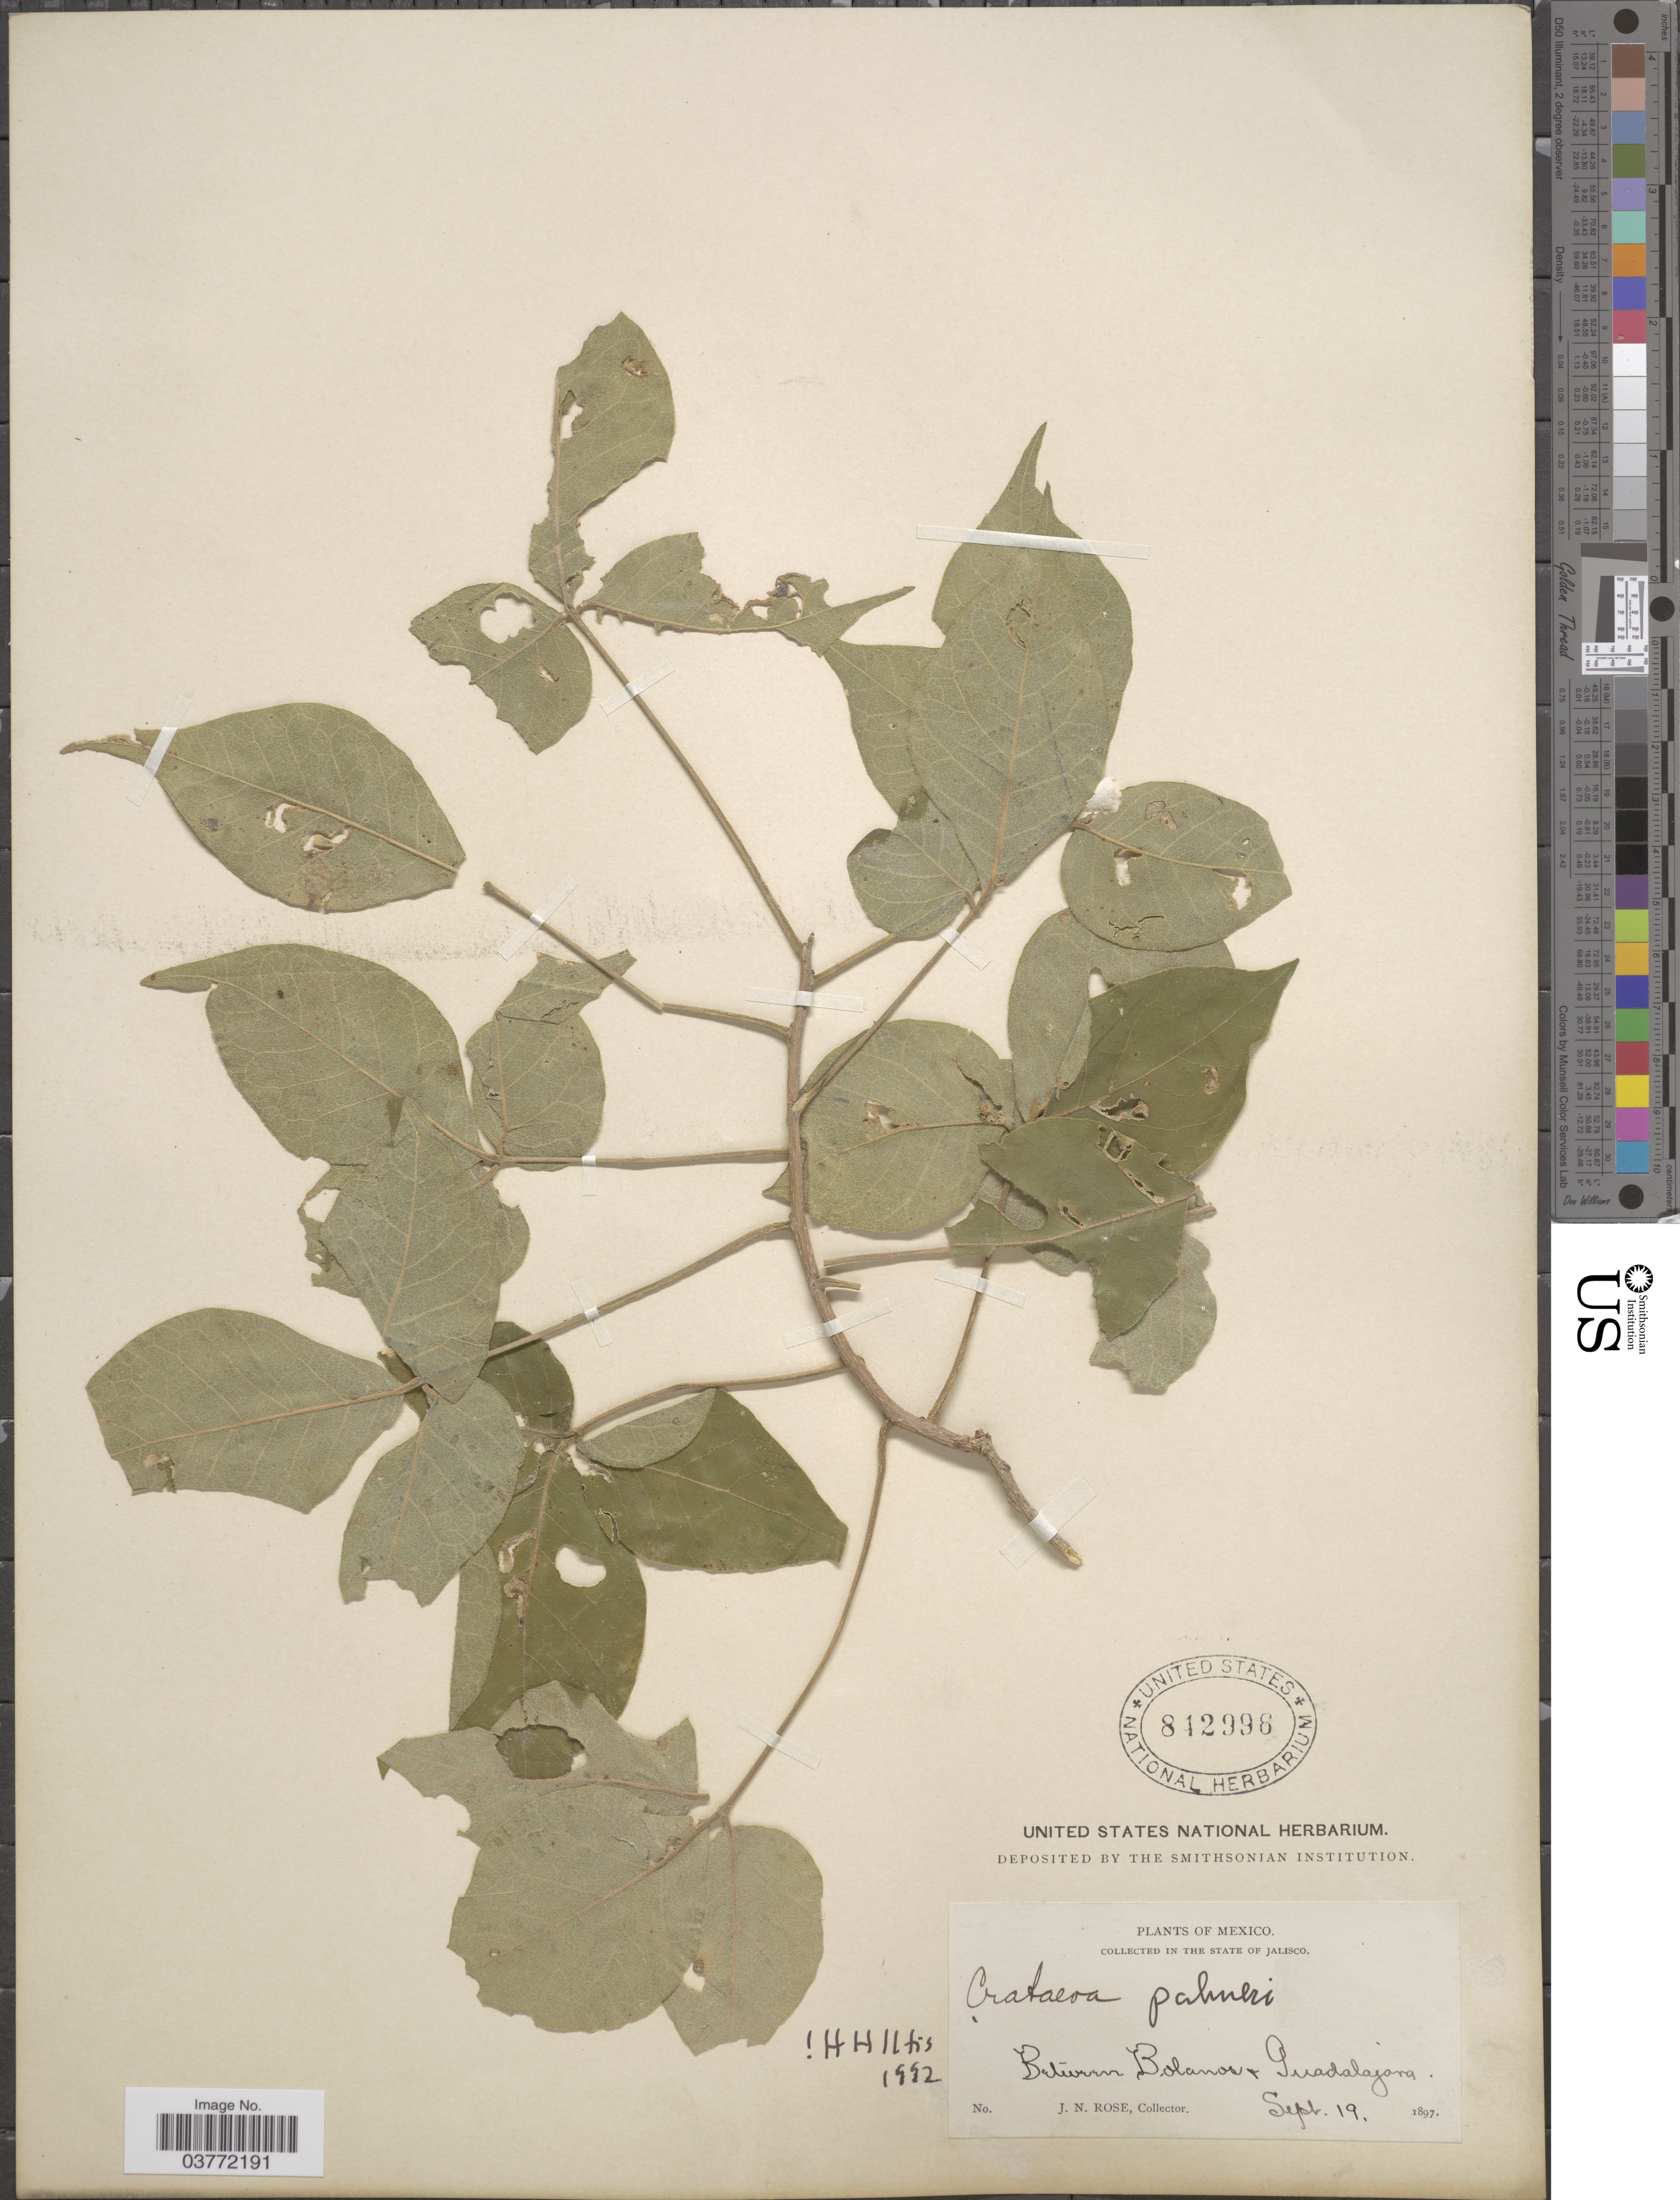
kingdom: Plantae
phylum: Tracheophyta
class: Magnoliopsida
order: Brassicales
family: Capparaceae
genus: Crateva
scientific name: Crateva palmeri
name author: Rose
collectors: J. N. Rose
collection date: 1897-09-19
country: Mexico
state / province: Jalisco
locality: Between Bolanos & Guadalajara.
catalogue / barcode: US 842996